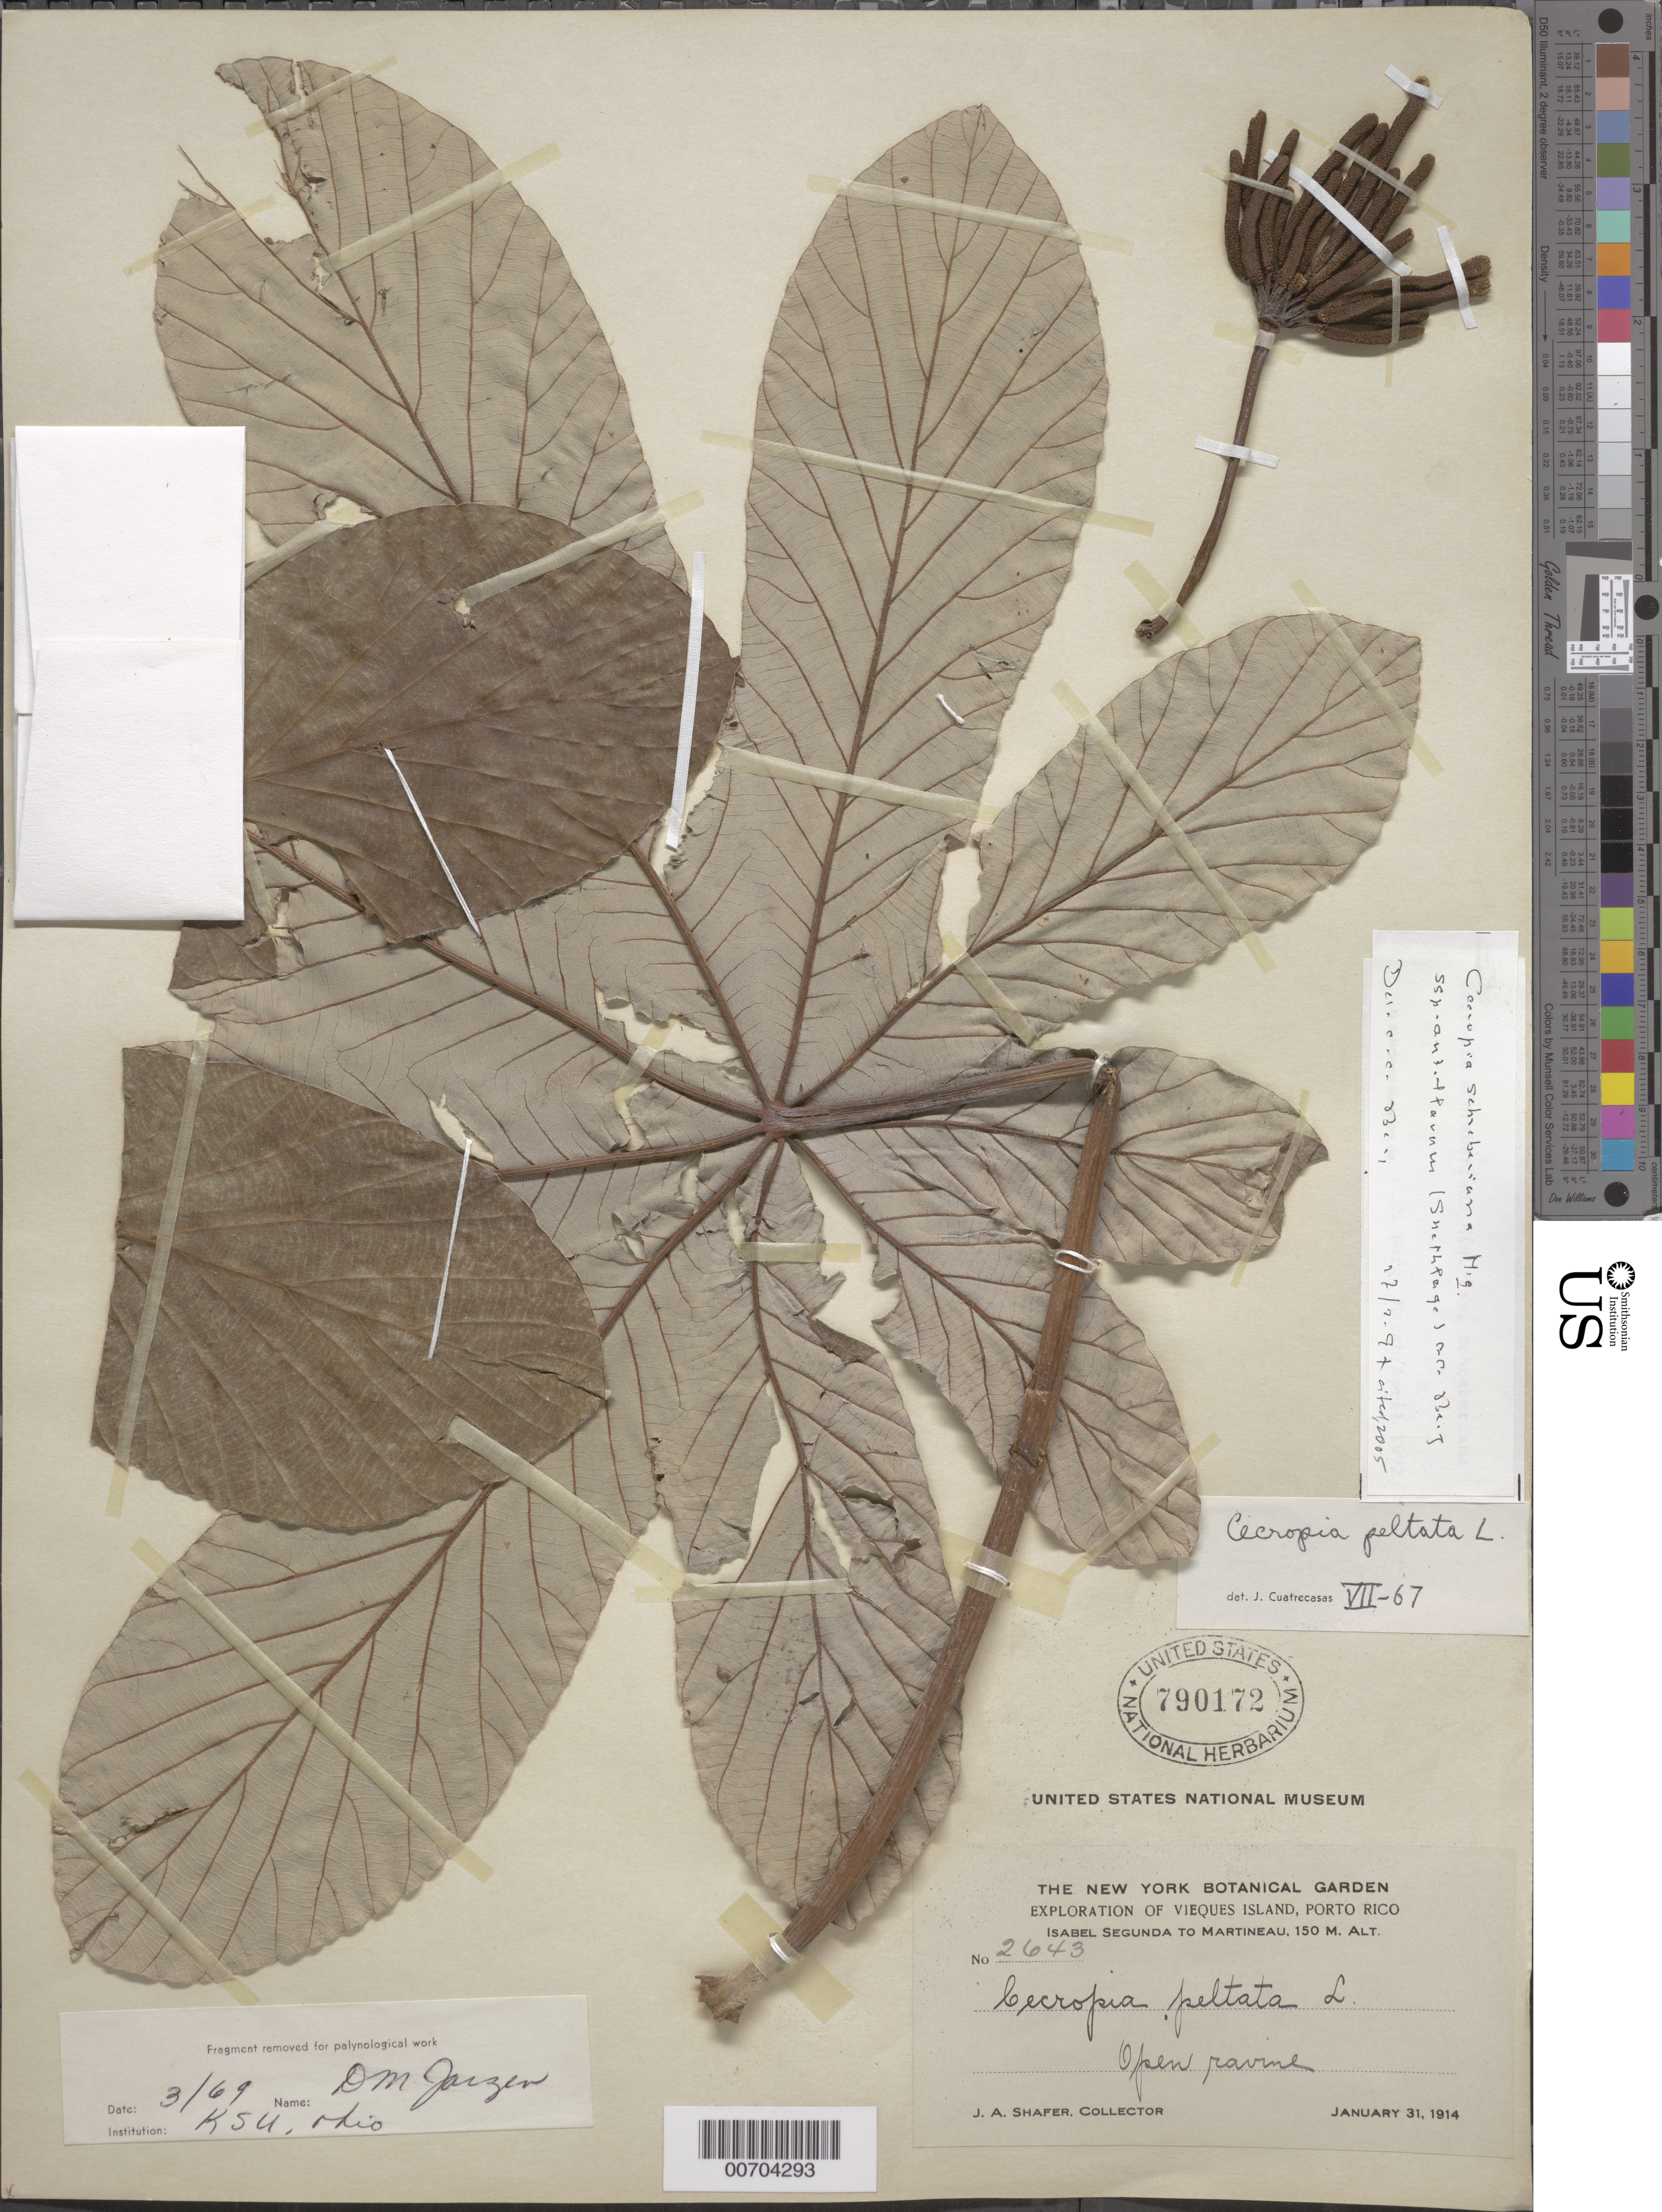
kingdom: Plantae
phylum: Tracheophyta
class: Magnoliopsida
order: Rosales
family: Urticaceae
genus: Cecropia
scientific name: Cecropia schreberiana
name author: Miq.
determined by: Berg, C. C.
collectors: J. A. Shafer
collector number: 2643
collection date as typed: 31 Jan 1914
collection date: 1914-01-31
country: Puerto Rico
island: Greater Antilles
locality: Isabel Segunda to Martineau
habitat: Open ravine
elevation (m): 150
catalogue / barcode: US 790172